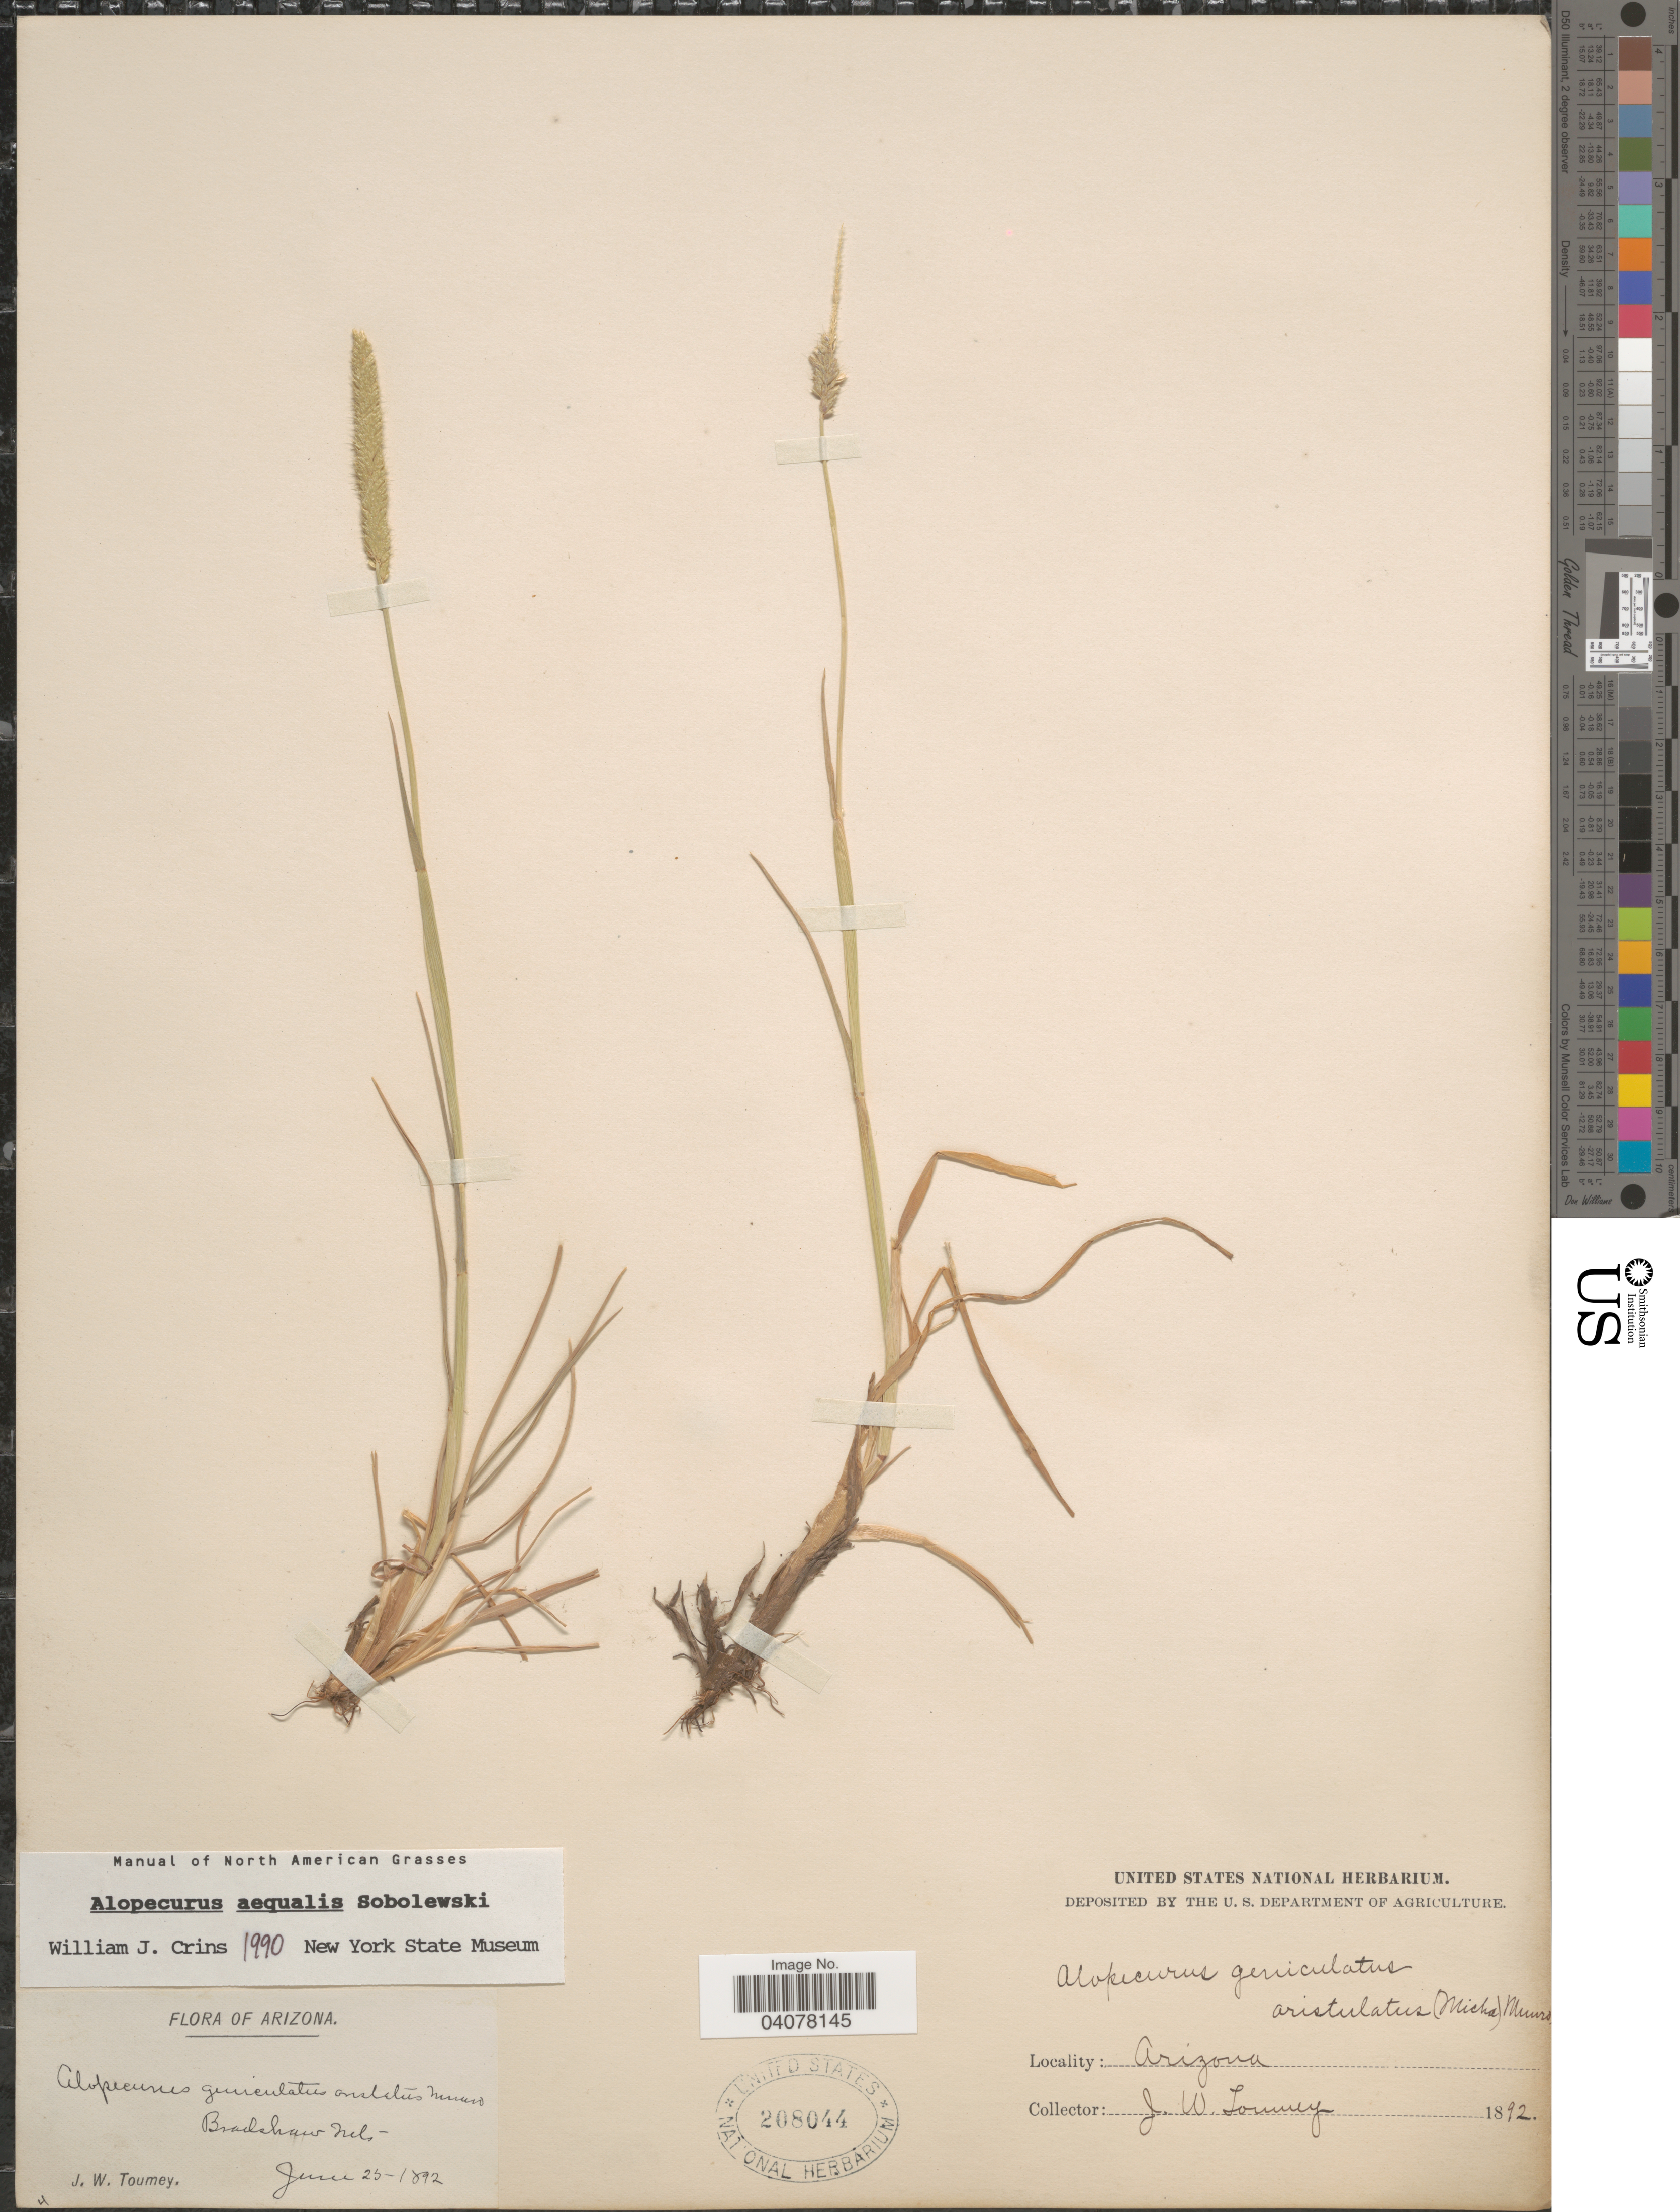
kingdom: Plantae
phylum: Tracheophyta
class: Liliopsida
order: Poales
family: Poaceae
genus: Alopecurus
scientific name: Alopecurus aequalis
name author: Sobol.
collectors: J. W. Toumey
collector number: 4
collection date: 1892-06-25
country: United States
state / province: Arizona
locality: Bradshaw Mts.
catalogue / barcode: US 208044